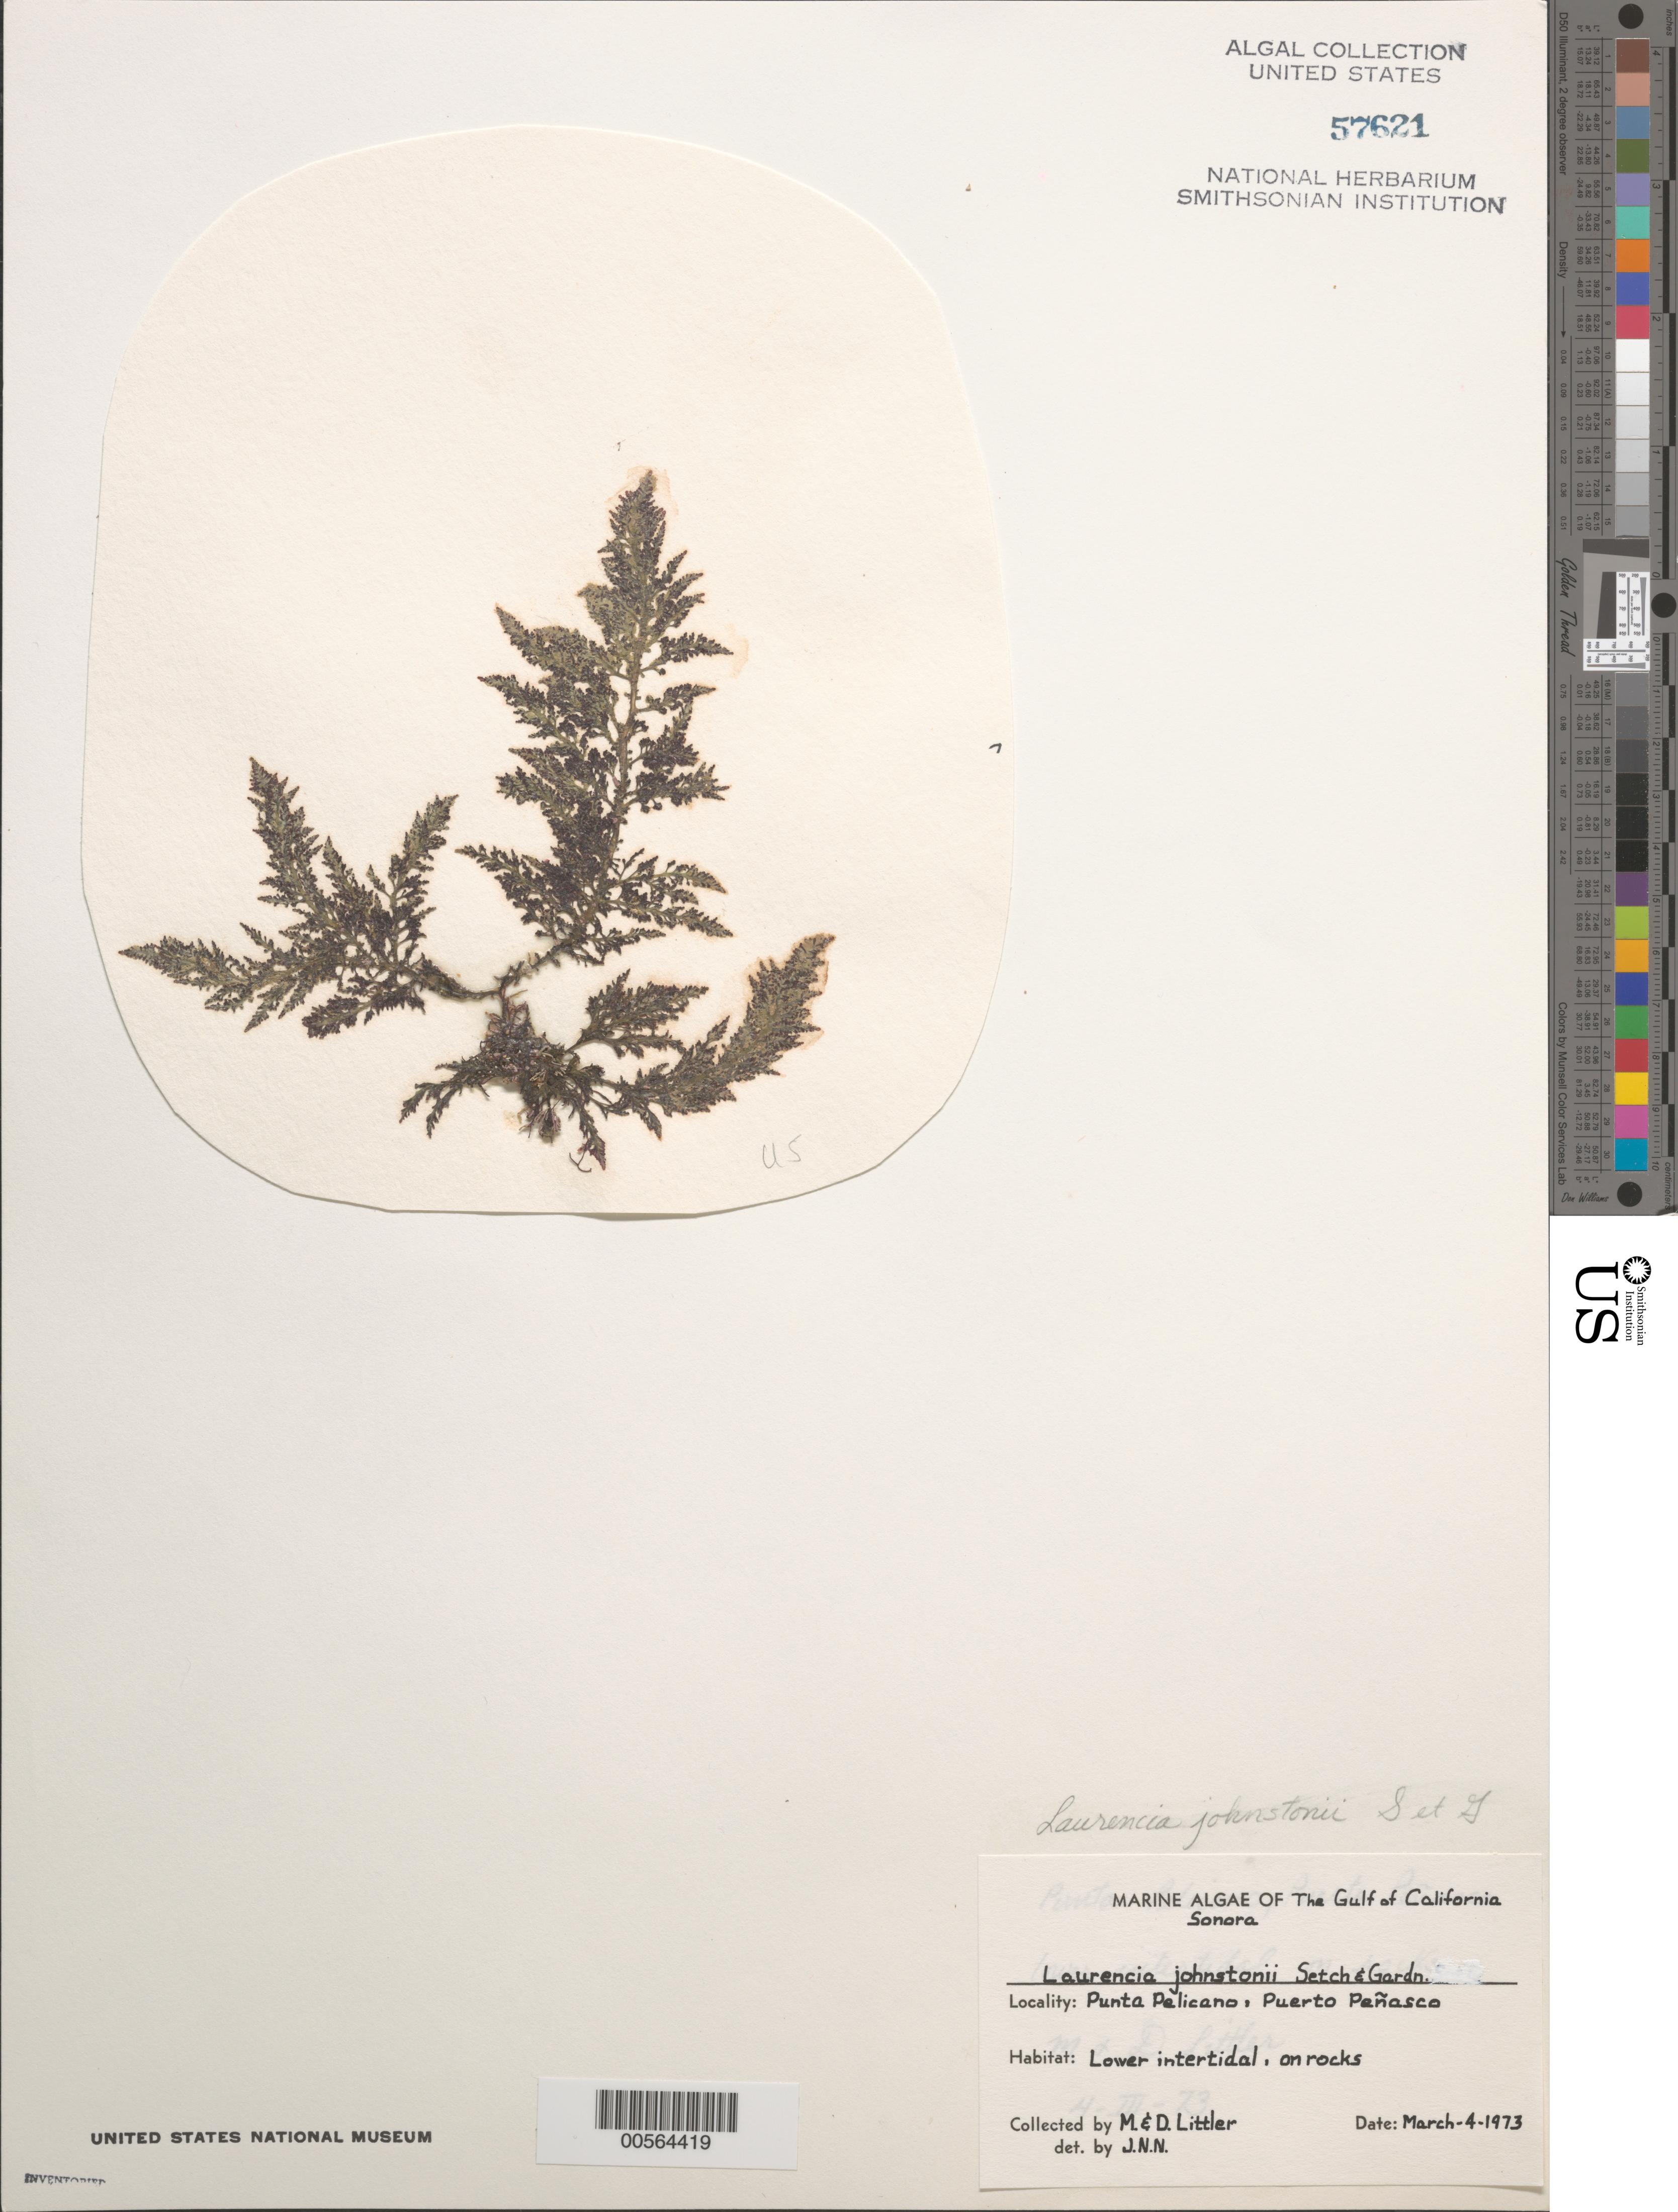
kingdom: Plantae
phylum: Rhodophyta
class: Florideophyceae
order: Ceramiales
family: Rhodomelaceae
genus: Laurencia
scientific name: Laurencia johnstonii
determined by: Norris, James N.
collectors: M. M. Littler & D. S. Littler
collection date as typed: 04 Mar 1973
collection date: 1973-03-04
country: Mexico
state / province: Sonora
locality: Punta Pelicano, Puerto Penasco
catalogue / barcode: US 57621